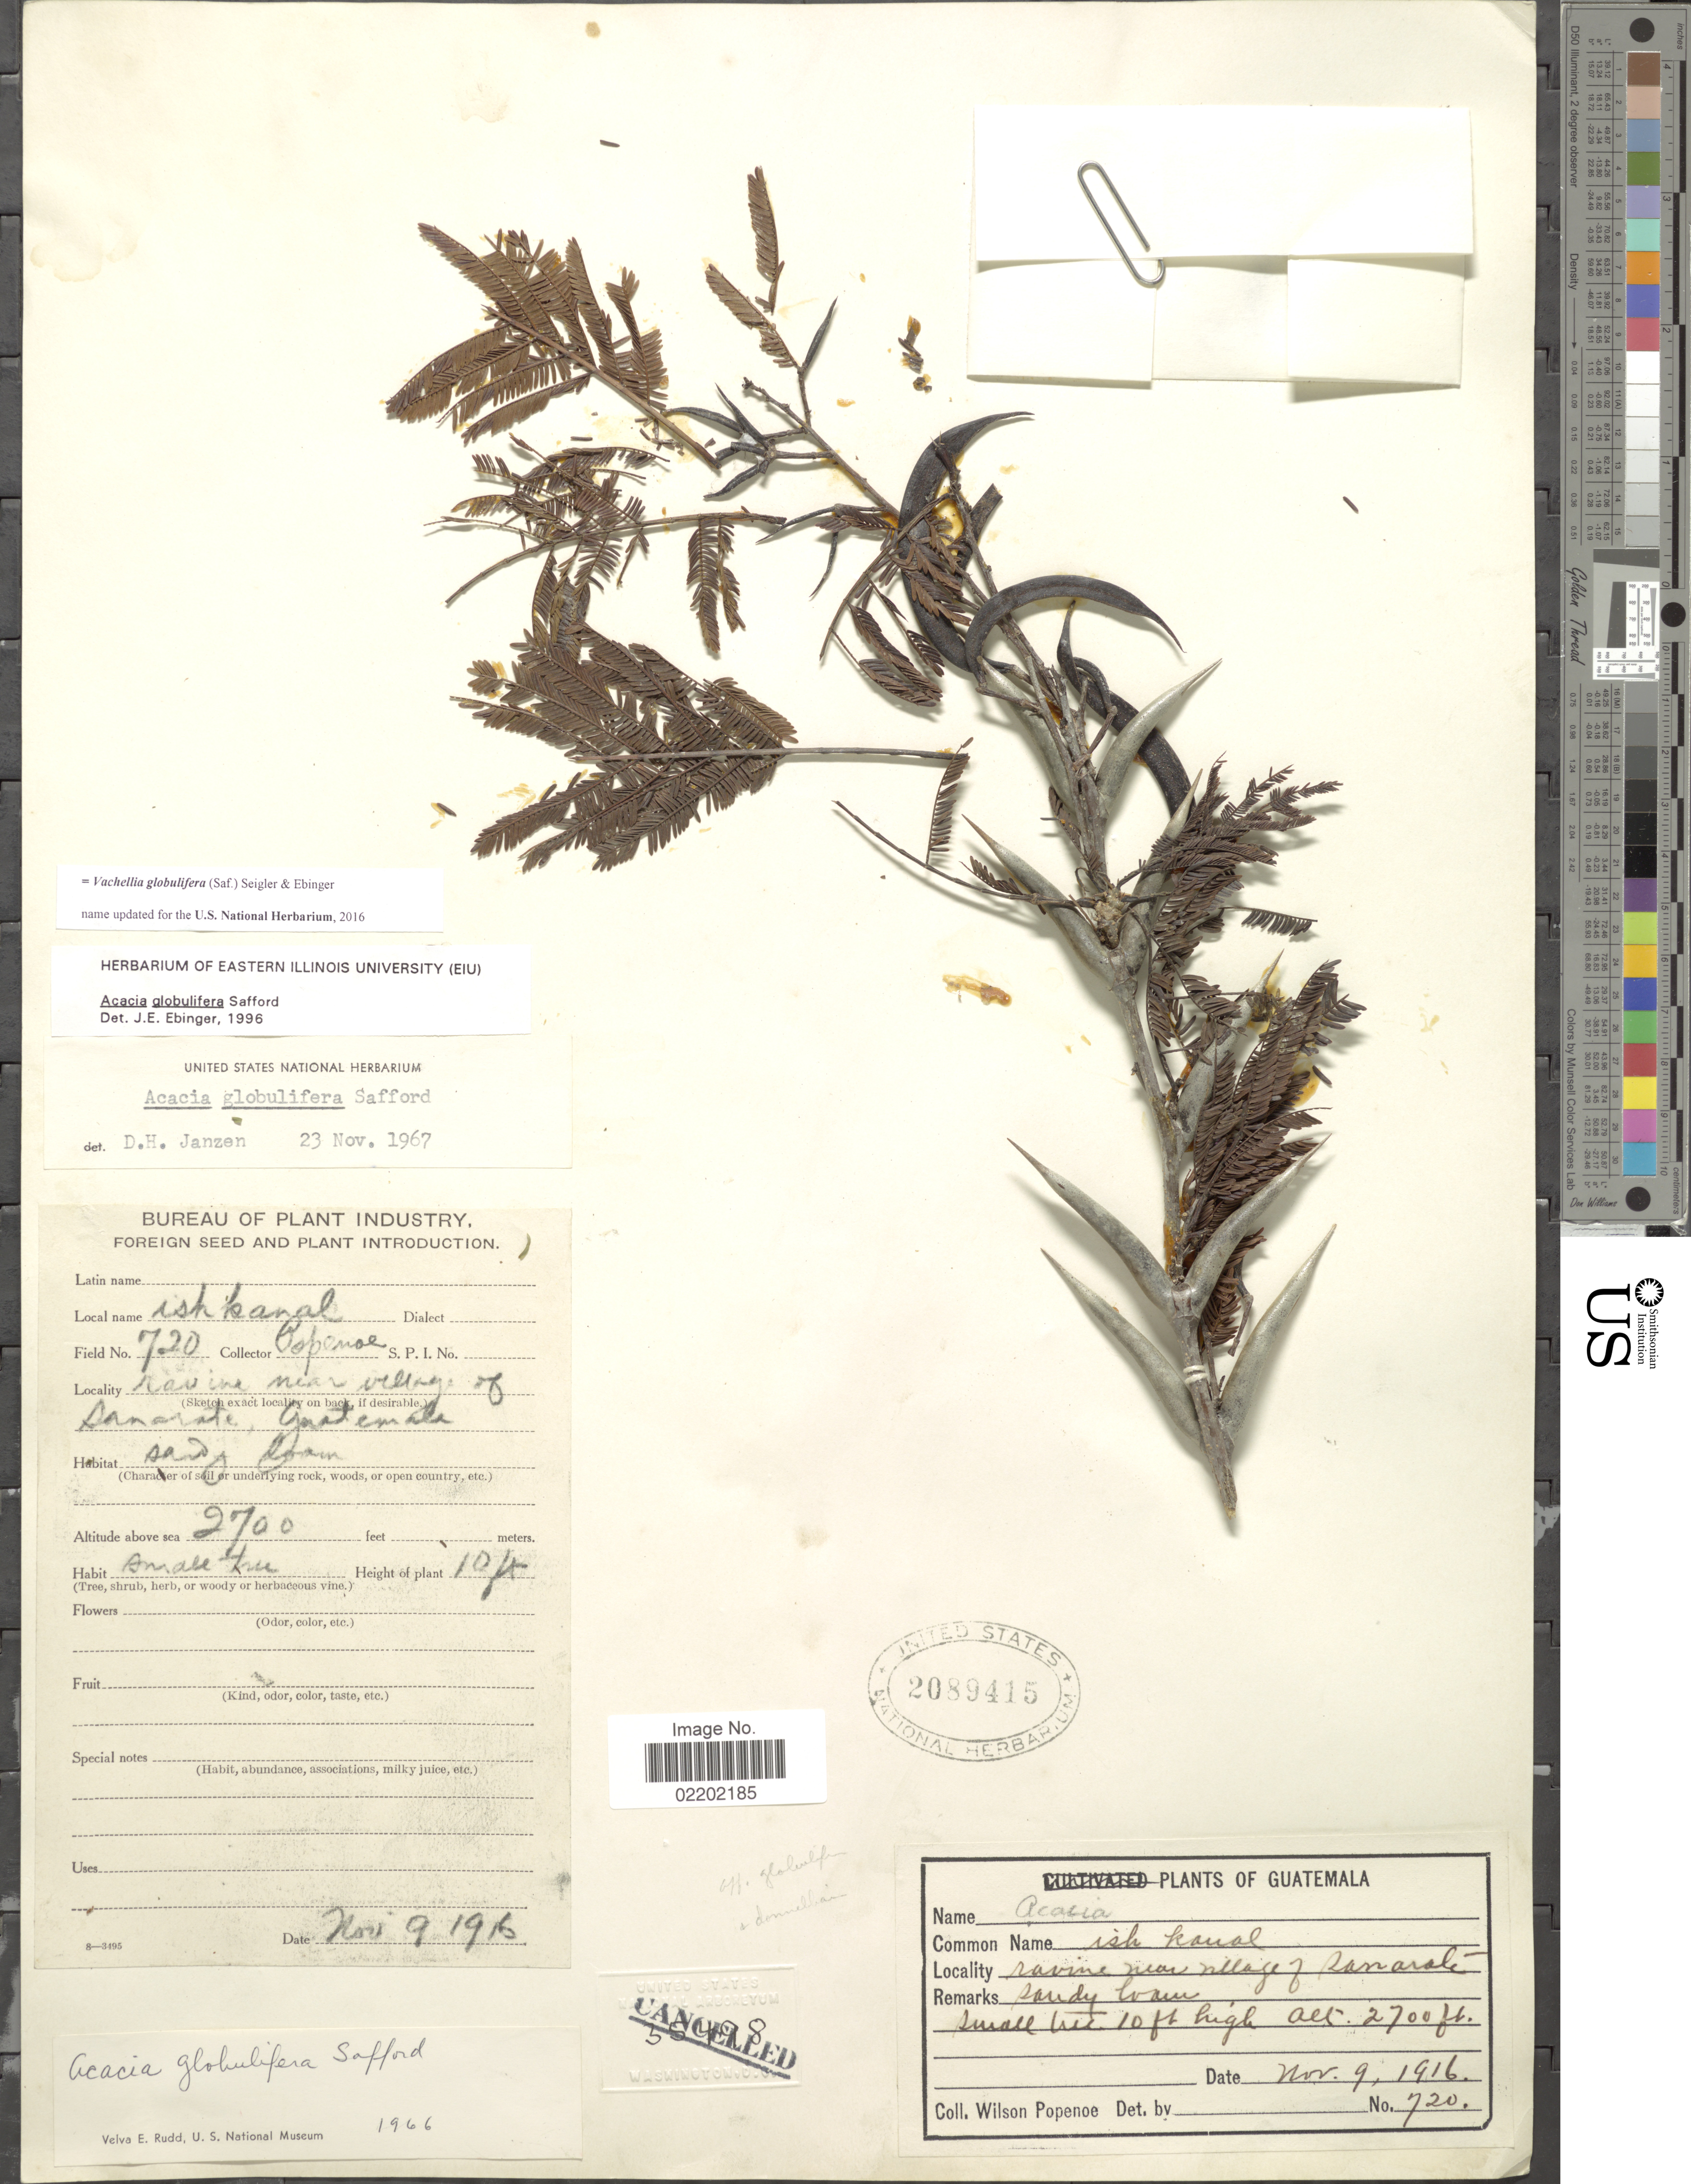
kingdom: Plantae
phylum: Tracheophyta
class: Magnoliopsida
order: Fabales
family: Fabaceae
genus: Vachellia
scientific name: Vachellia globulifera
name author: (Saff.) Seigler & Ebinger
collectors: W. Popenoe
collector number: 720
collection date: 1916-11-09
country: Guatemala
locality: Ravine near village of Sanarate, sandy loam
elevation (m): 823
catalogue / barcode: US 2089415